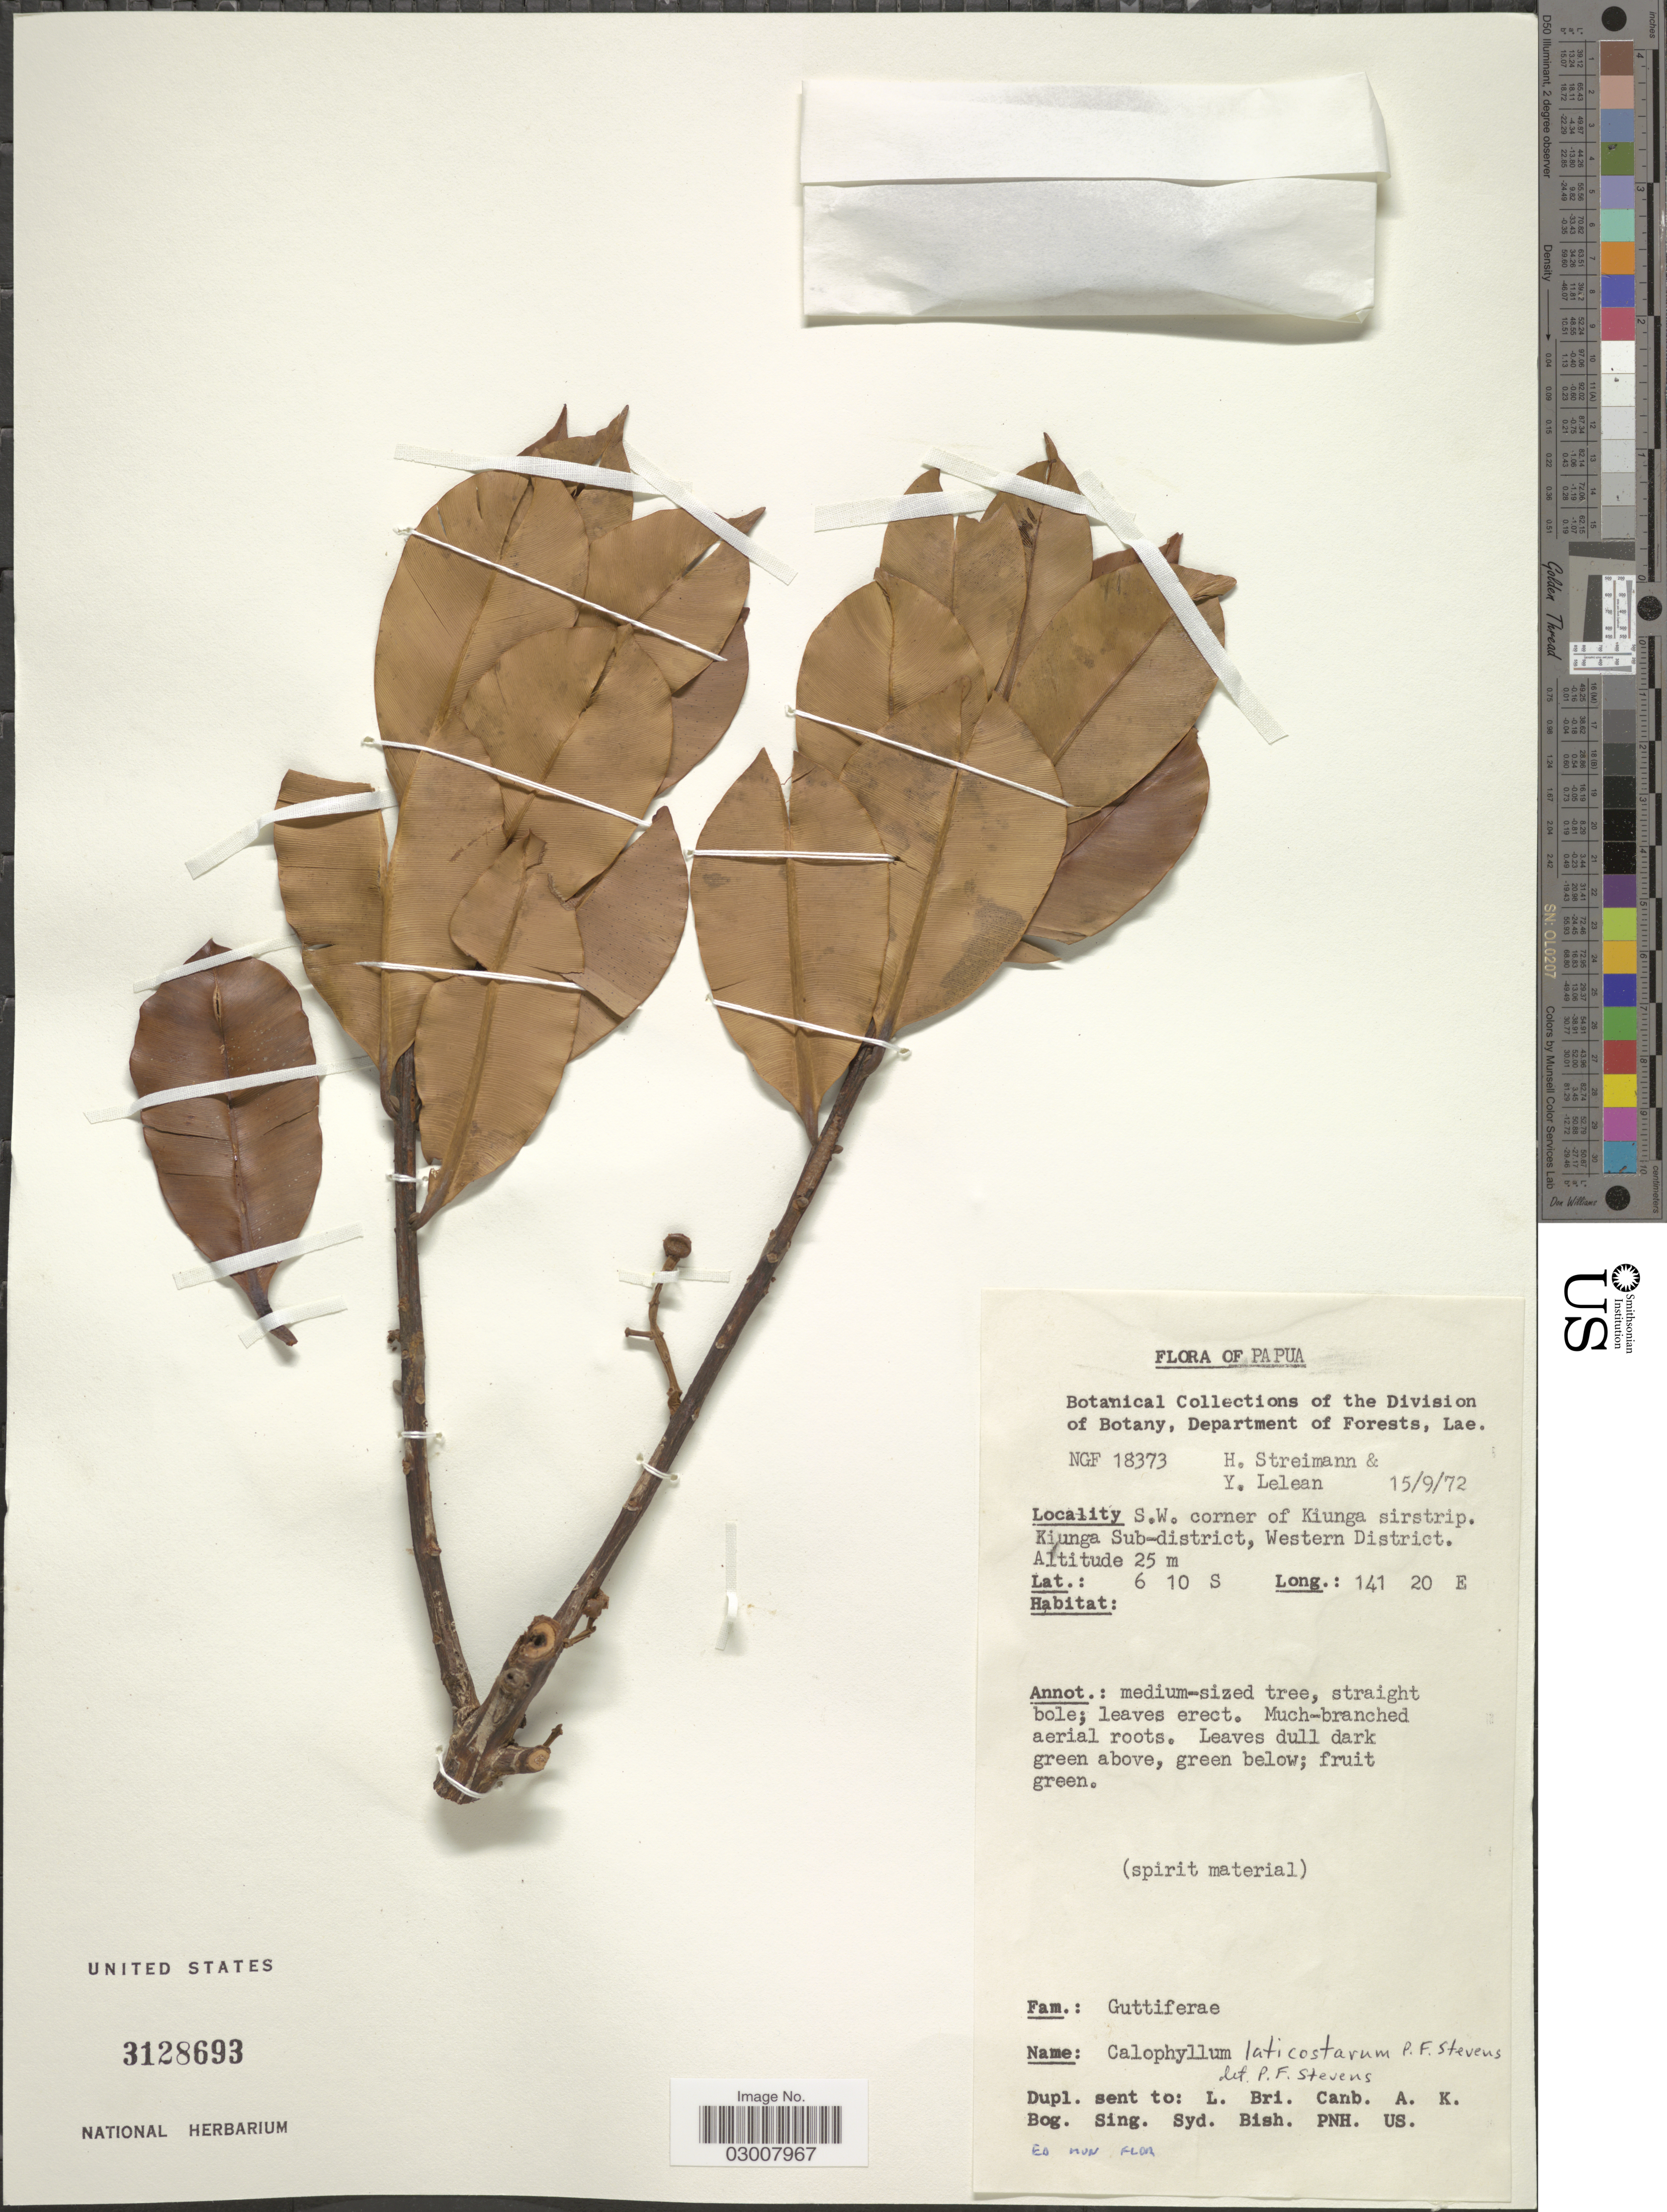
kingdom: Plantae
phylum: Tracheophyta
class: Magnoliopsida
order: Malpighiales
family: Calophyllaceae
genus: Calophyllum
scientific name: Calophyllum laticostatum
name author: P.F. Stevens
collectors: H. Streimann & Y. Lelean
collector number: NGF 18373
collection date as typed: Transcribed d/m/y: 15/9/72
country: Papua New Guinea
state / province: Manus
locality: Papua. S.W. corner of Kiunga sirstrip. Kiunga Sub-district, Western District.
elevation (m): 25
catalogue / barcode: US 3128693